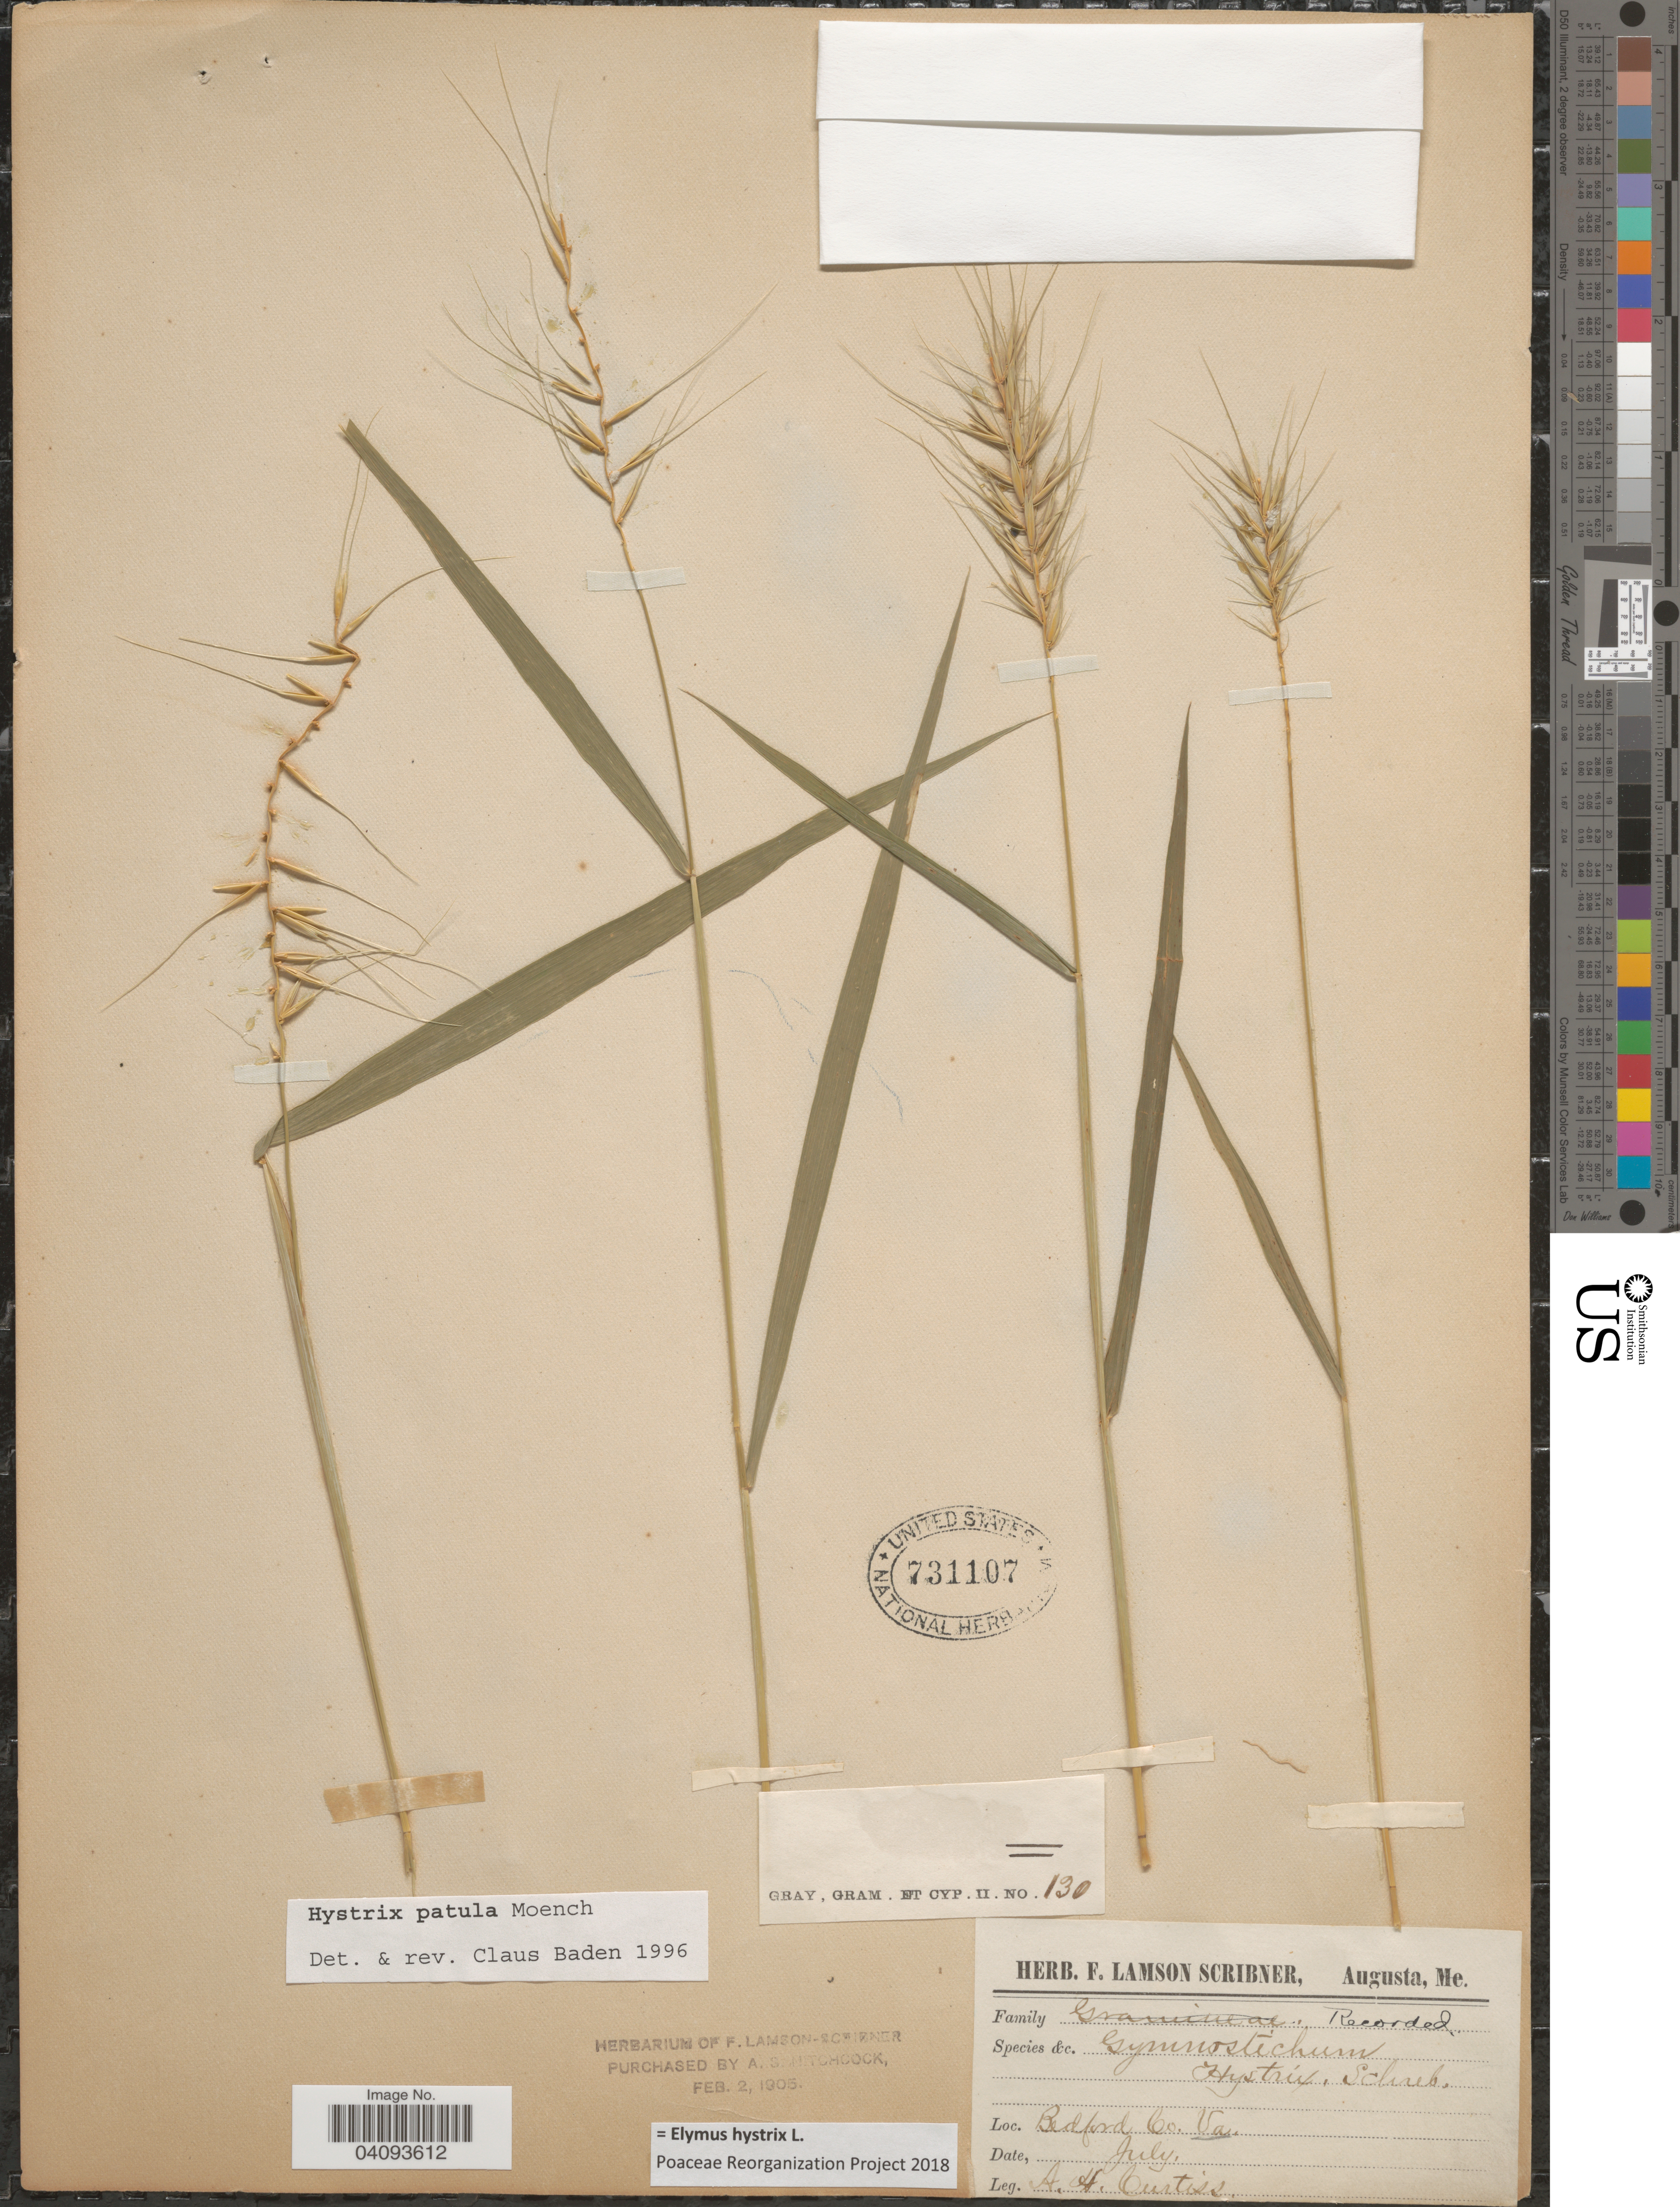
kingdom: Plantae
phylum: Tracheophyta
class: Liliopsida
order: Poales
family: Poaceae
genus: Elymus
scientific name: Elymus hystrix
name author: L.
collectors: A. H. Curtiss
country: United States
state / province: Virginia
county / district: Bedford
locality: Bedford Co.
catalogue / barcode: US 731107